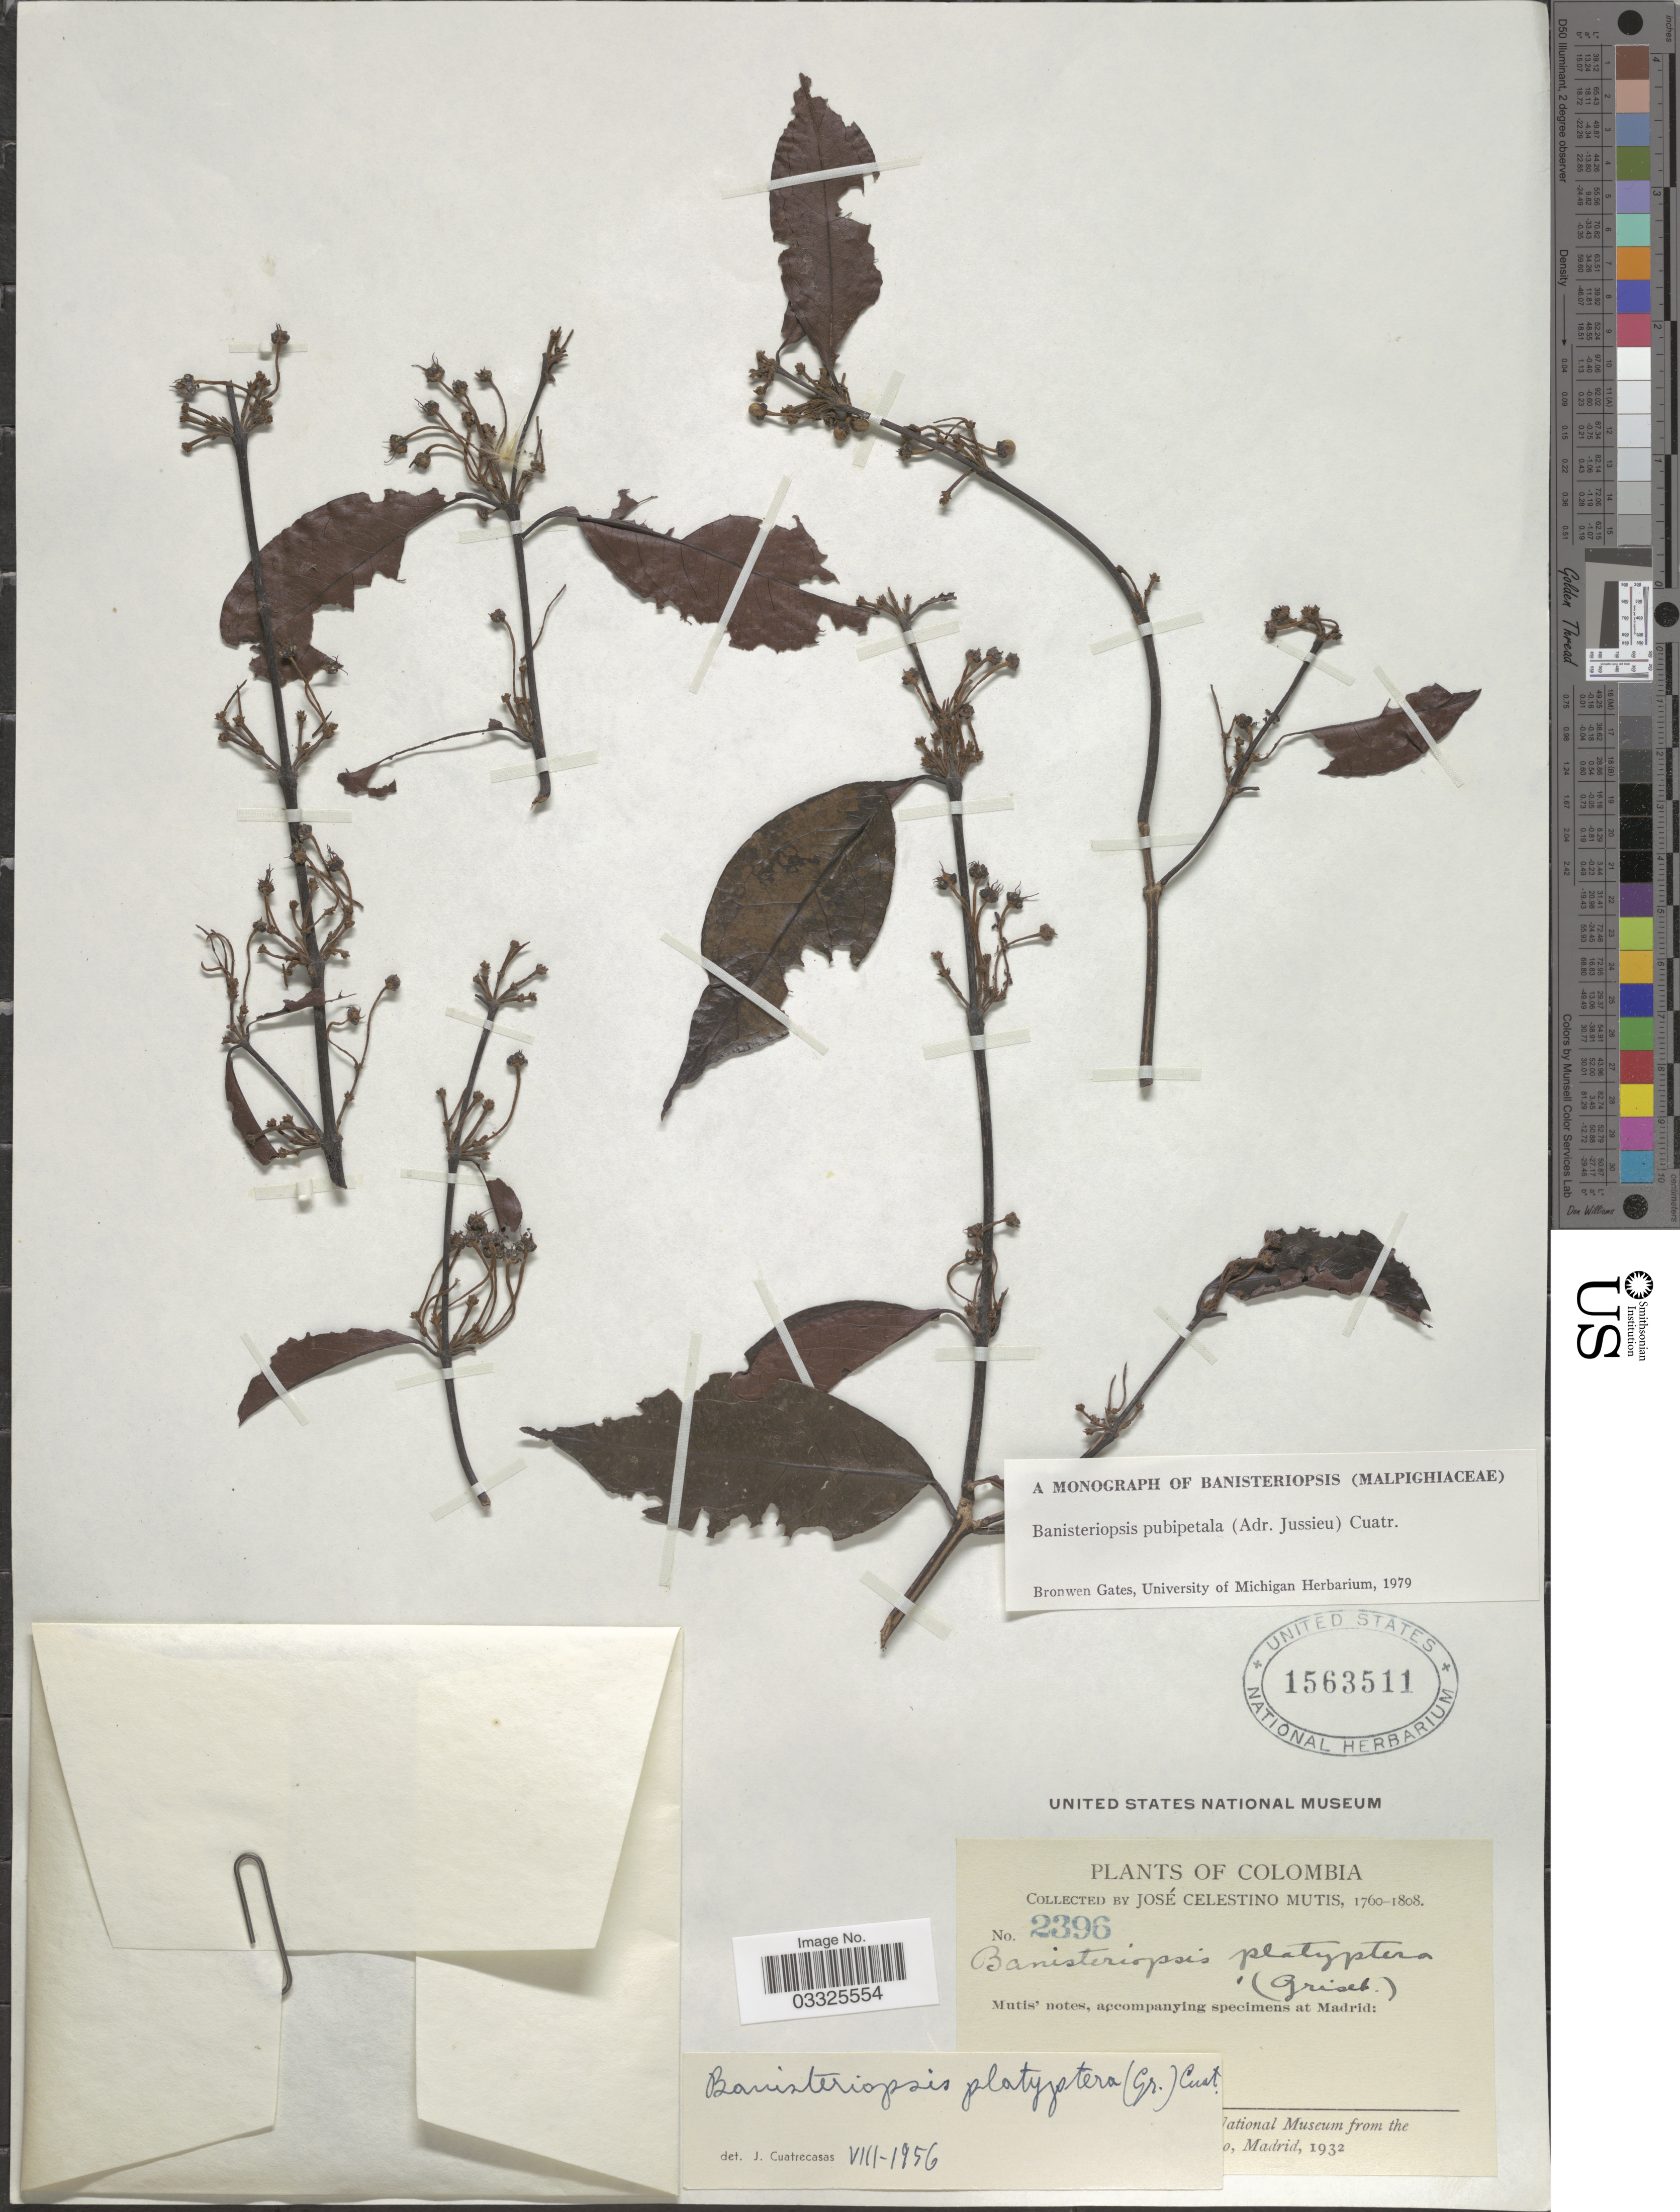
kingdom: Plantae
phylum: Tracheophyta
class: Magnoliopsida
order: Malpighiales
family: Malpighiaceae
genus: Banisteriopsis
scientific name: Banisteriopsis pubipetala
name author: (A. Juss.) Cuatrec.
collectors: J. C. B. Mutis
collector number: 2396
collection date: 1760/1808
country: Colombia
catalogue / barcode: US 1563511